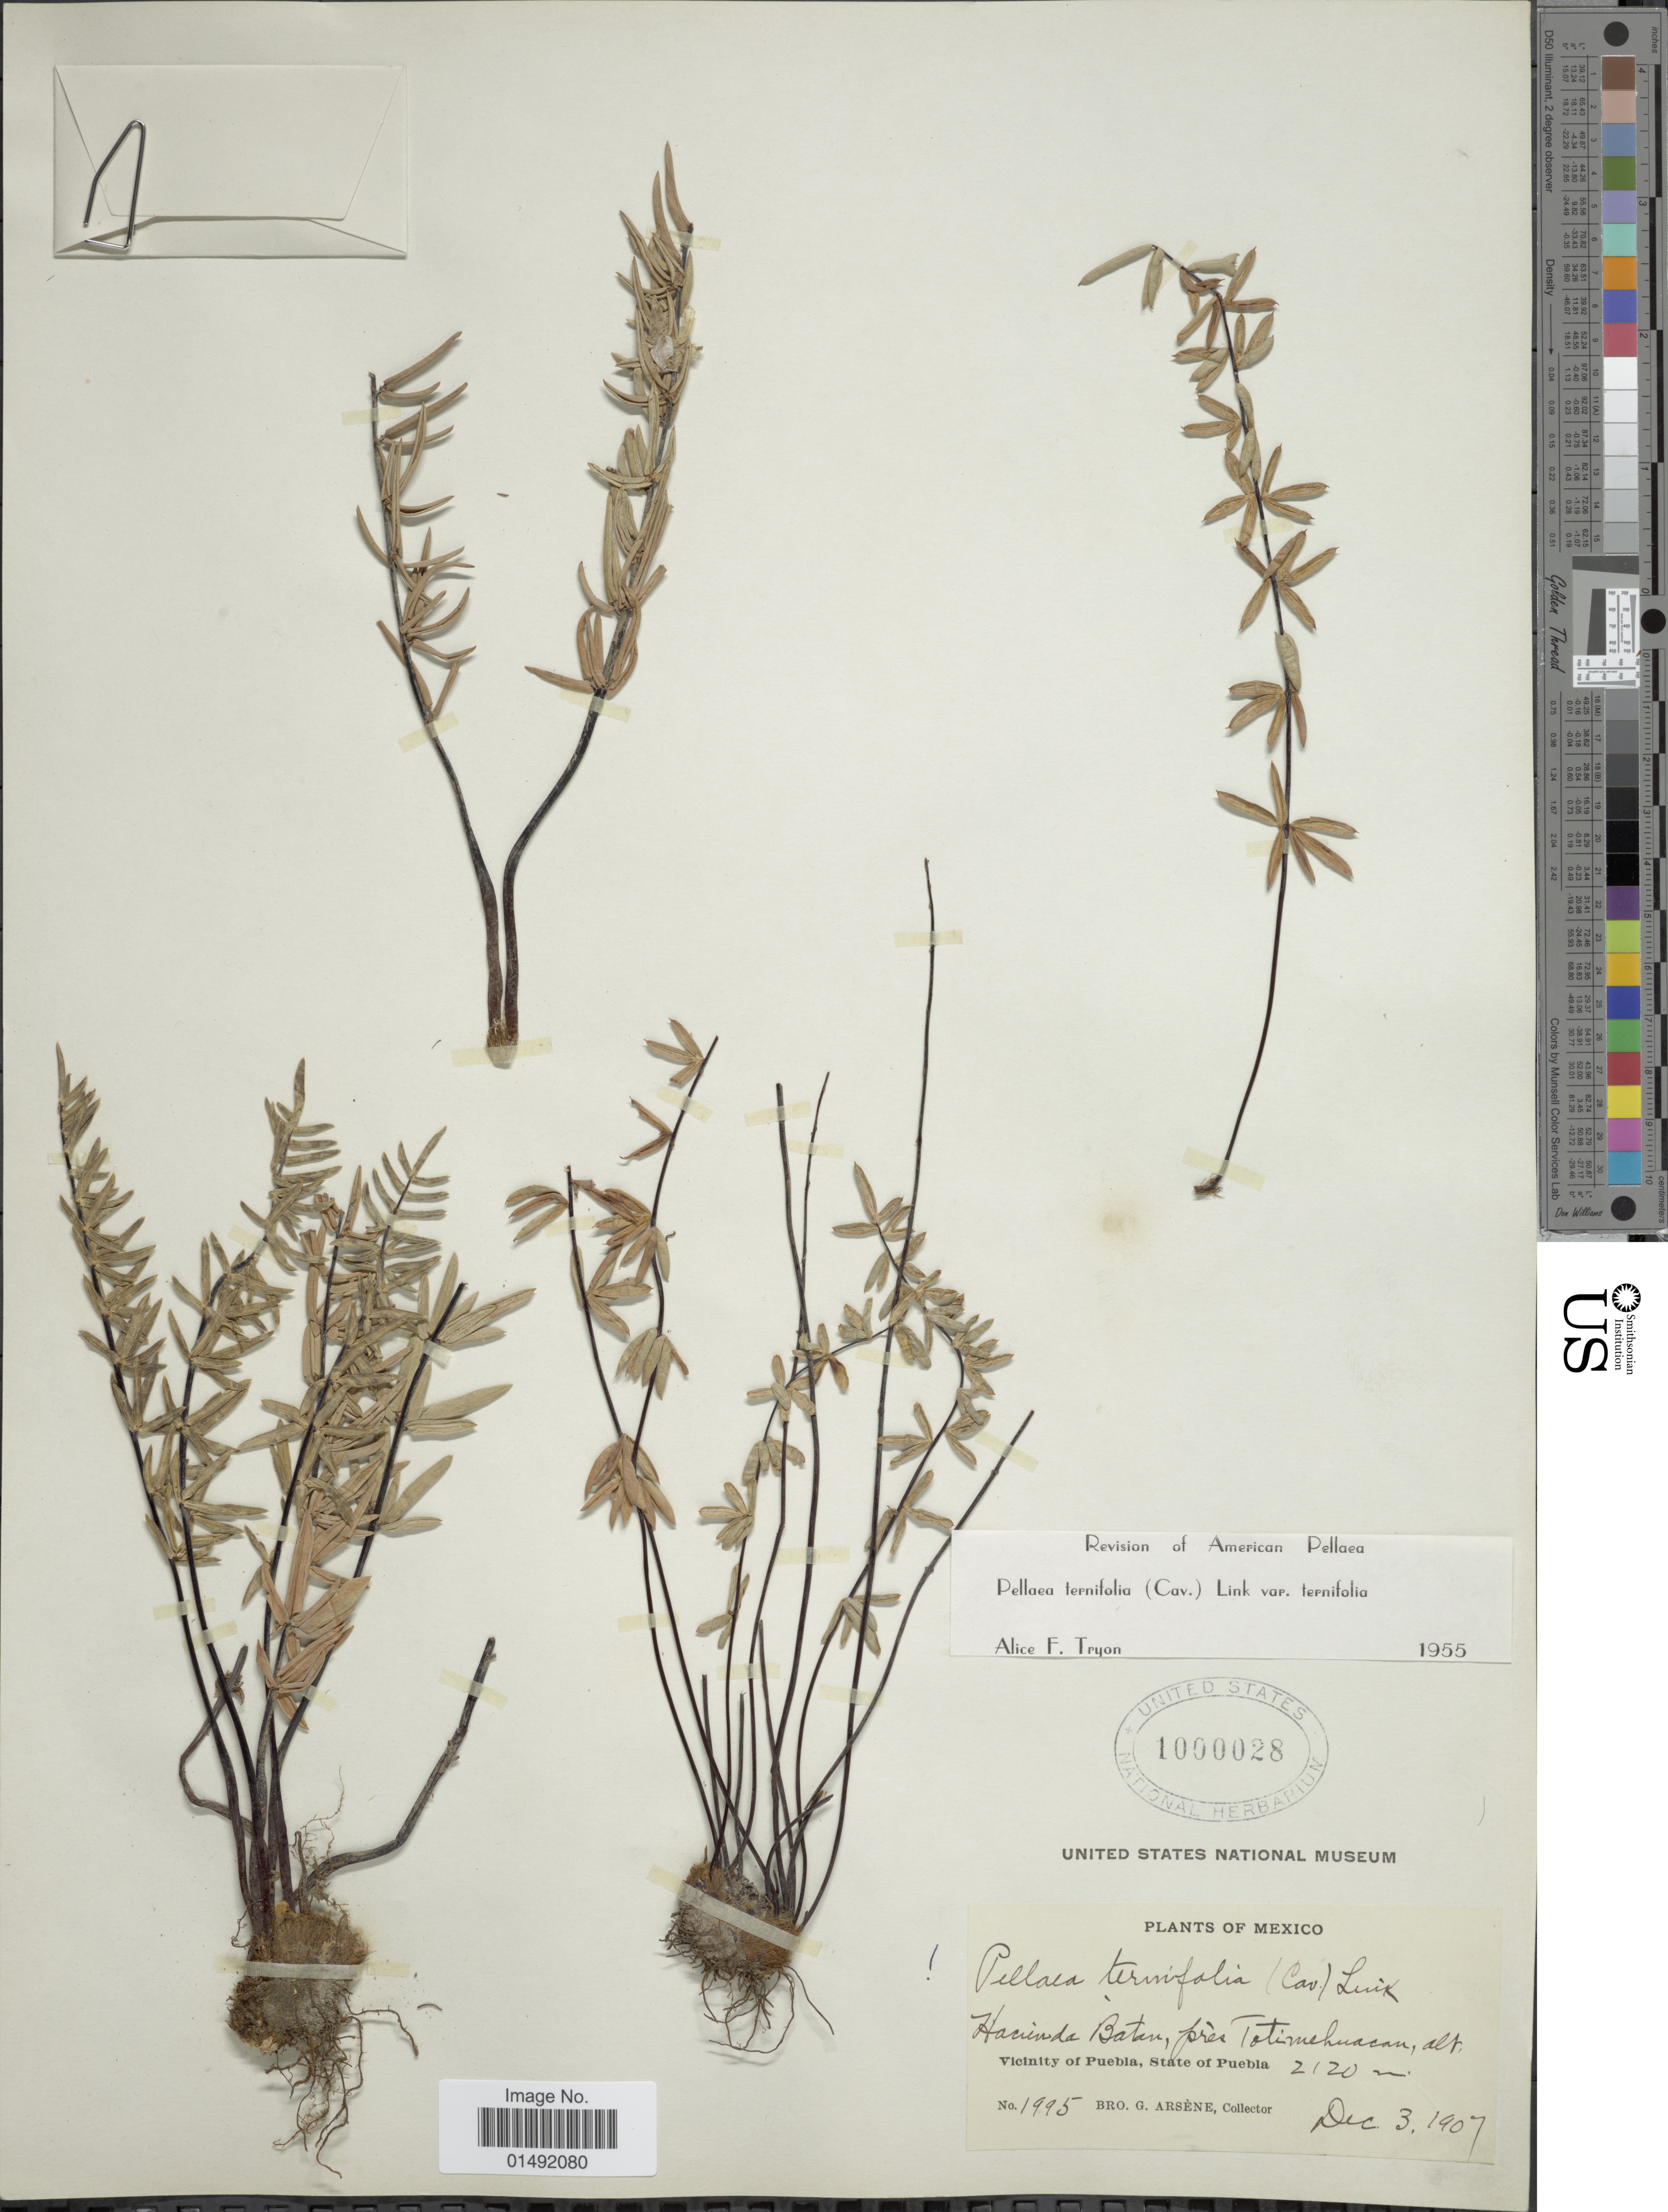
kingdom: Plantae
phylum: Tracheophyta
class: Polypodiopsida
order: Polypodiales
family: Pteridaceae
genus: Pellaea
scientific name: Pellaea ternifolia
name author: (Cav.) Link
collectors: Bro. G. Arsène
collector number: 1995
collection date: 1907-12-03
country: Mexico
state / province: Puebla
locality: Hacienda Batan, près Totimehuacan, Vicinity of Puebla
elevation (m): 2120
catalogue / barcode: US 1000028